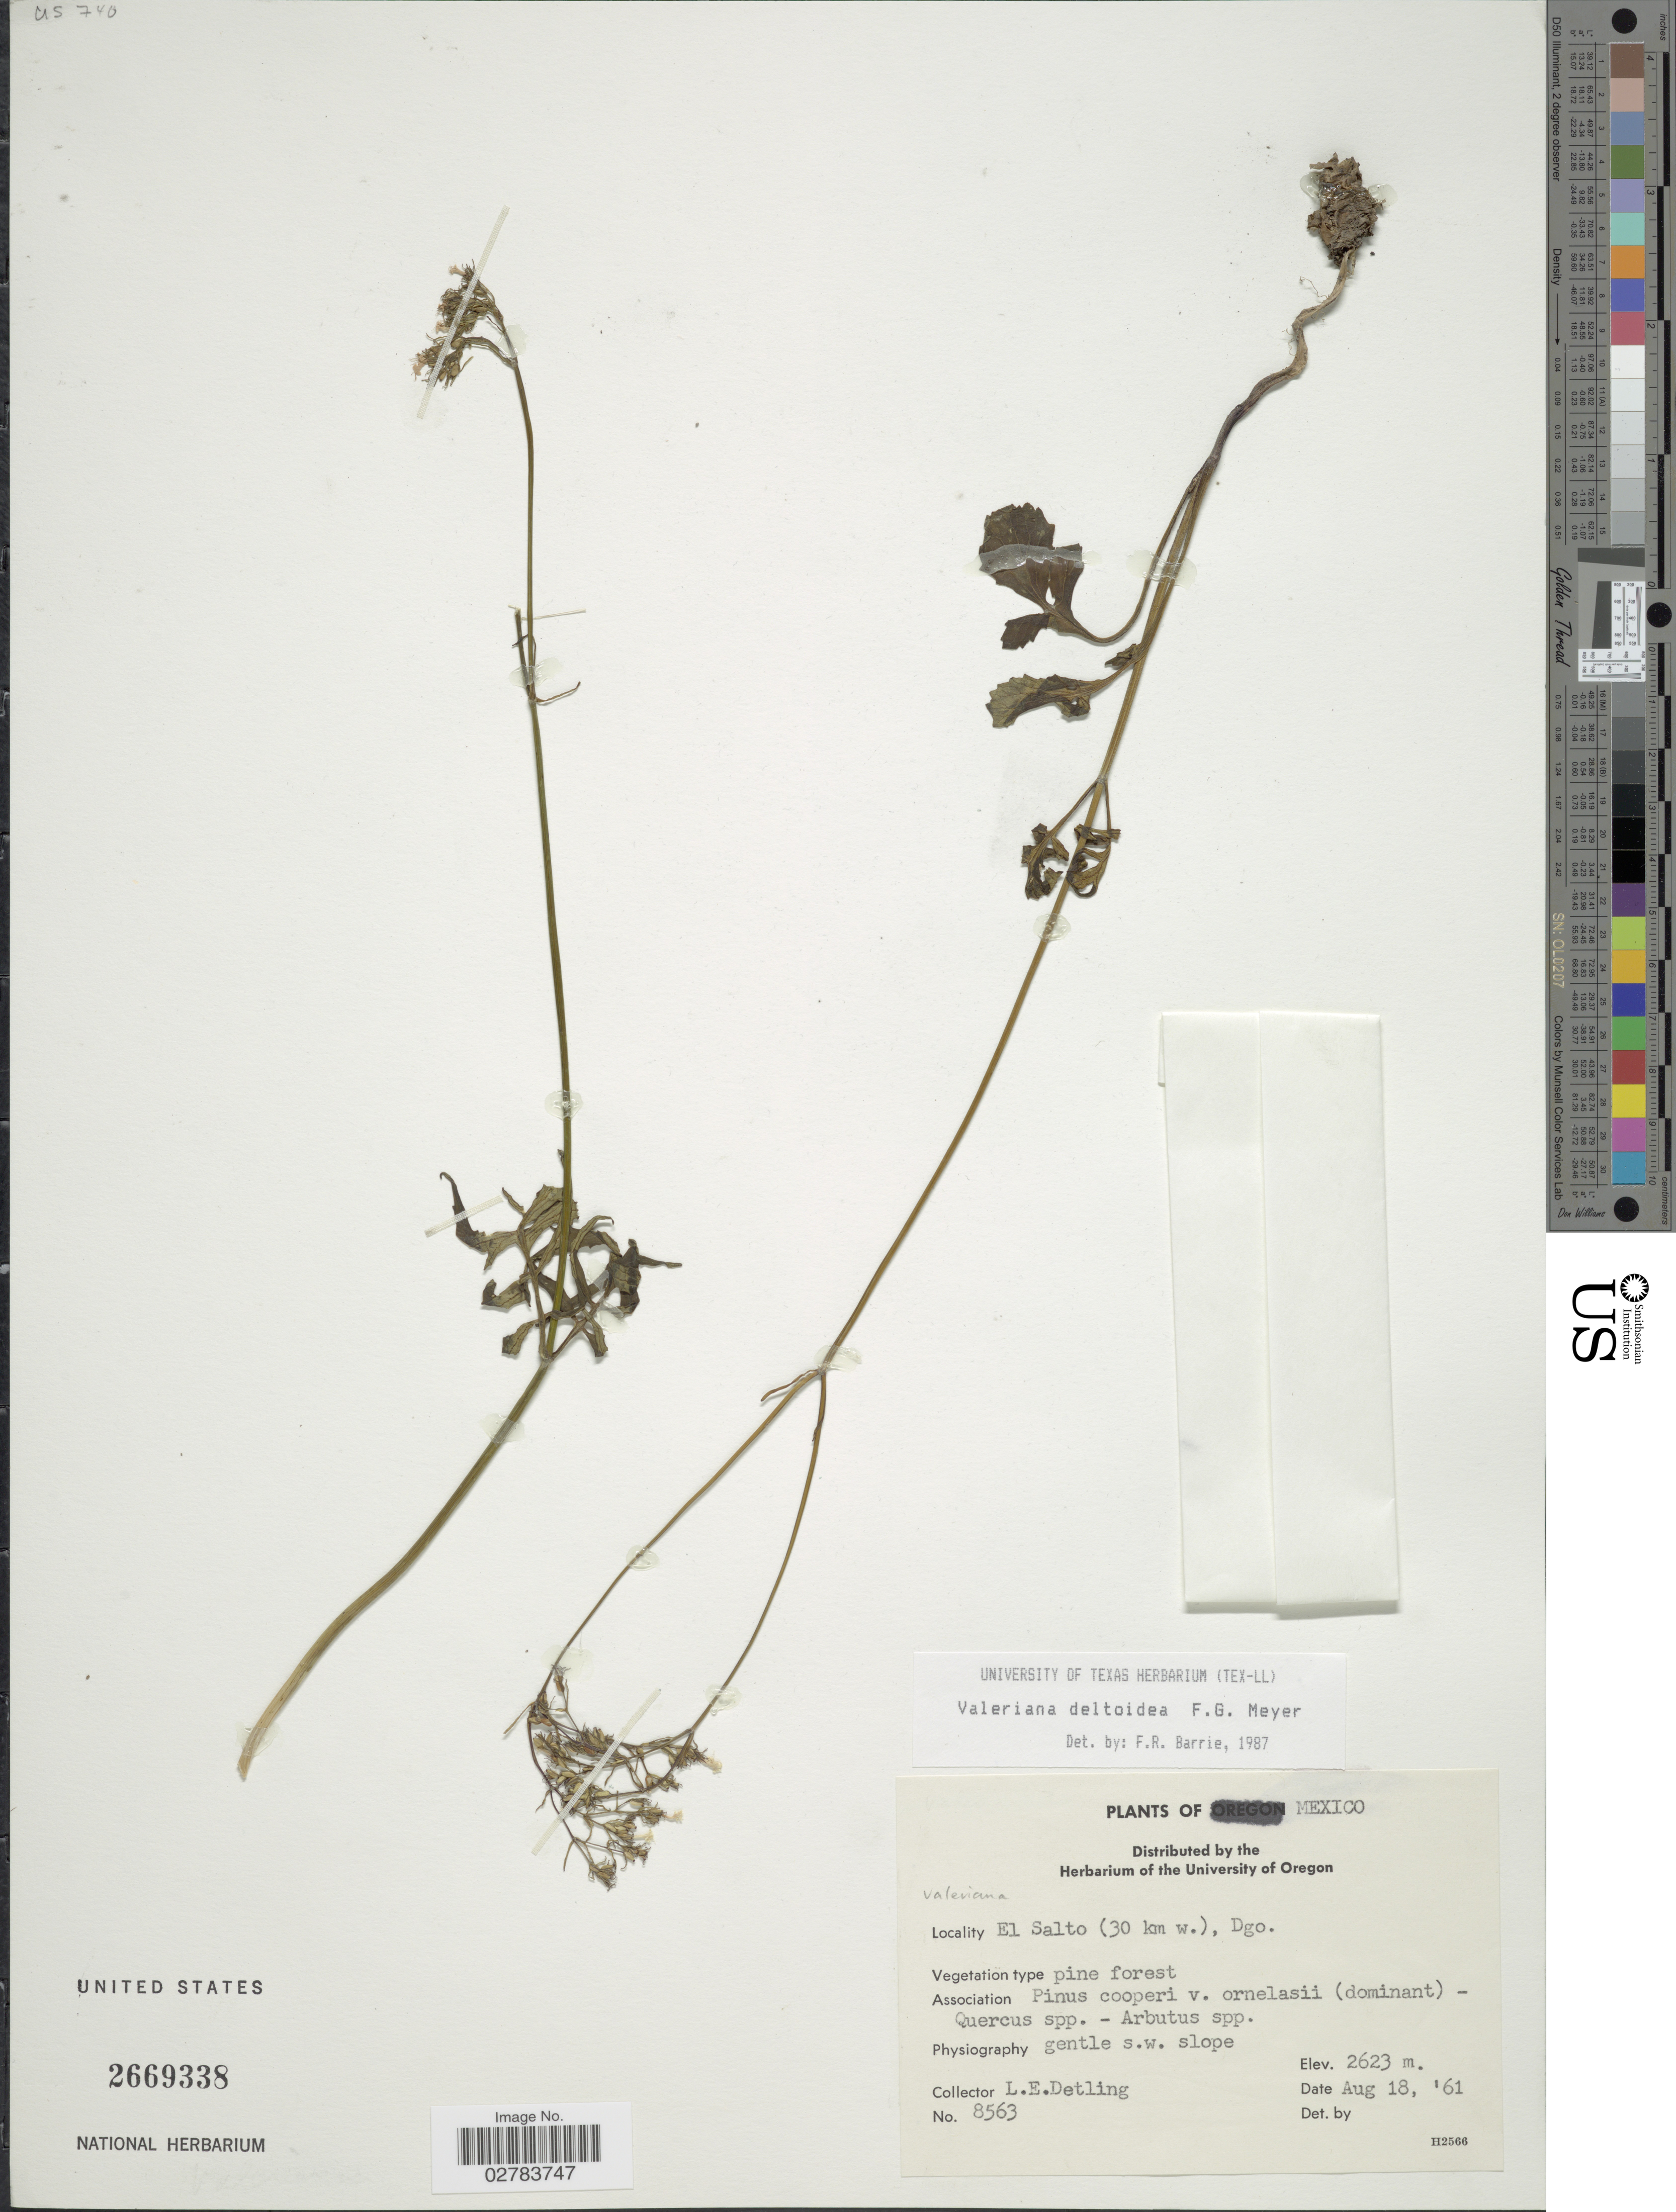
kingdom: Plantae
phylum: Tracheophyta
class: Magnoliopsida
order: Dipsacales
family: Caprifoliaceae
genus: Valeriana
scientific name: Valeriana deltoidea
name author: F.G. Mey.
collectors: L. E. Detling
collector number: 8563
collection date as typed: Transcribed d/m/y: 18/8/61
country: Mexico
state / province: Durango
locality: El Salto (30 km w.)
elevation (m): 2623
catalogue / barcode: US 2669338